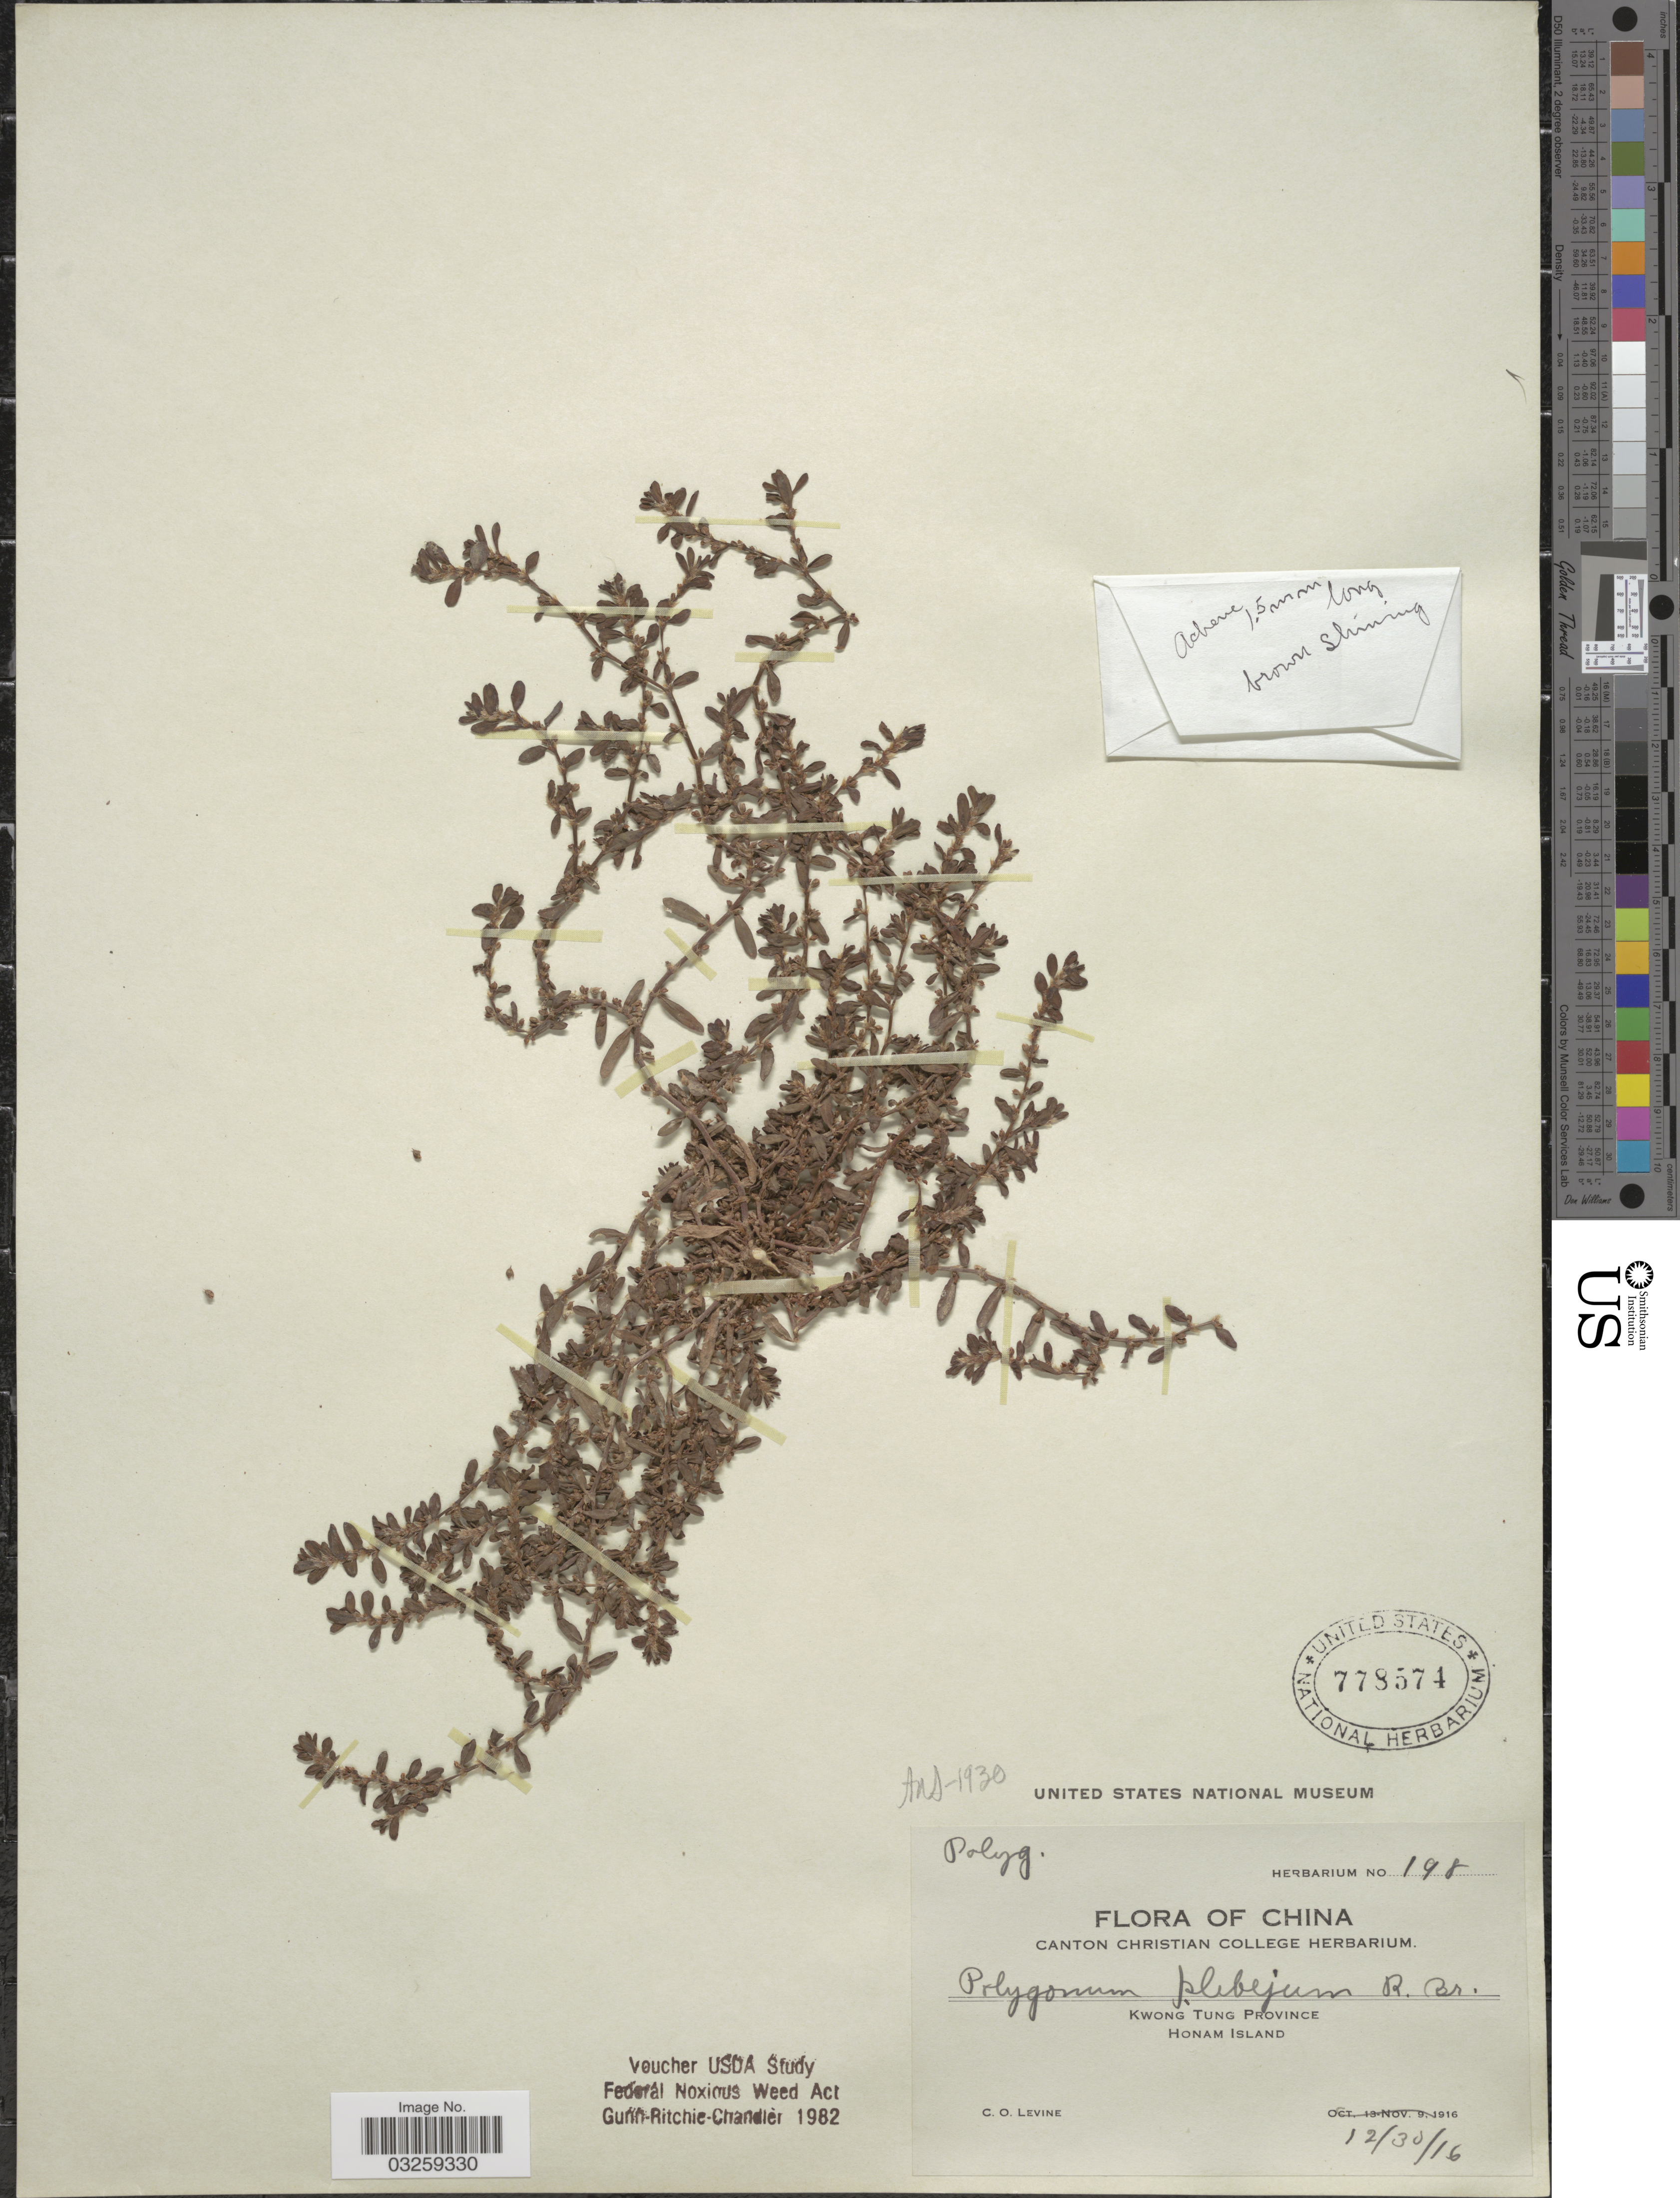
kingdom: Plantae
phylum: Tracheophyta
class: Magnoliopsida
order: Caryophyllales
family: Polygonaceae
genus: Polygonum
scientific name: Polygonum plebeium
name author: R. Br.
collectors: C. O. Levine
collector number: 198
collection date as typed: Transcribed d/m/y: 30/12/16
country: China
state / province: Guangdong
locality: Kwong Tung Province. Honam Island.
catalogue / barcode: US 778574